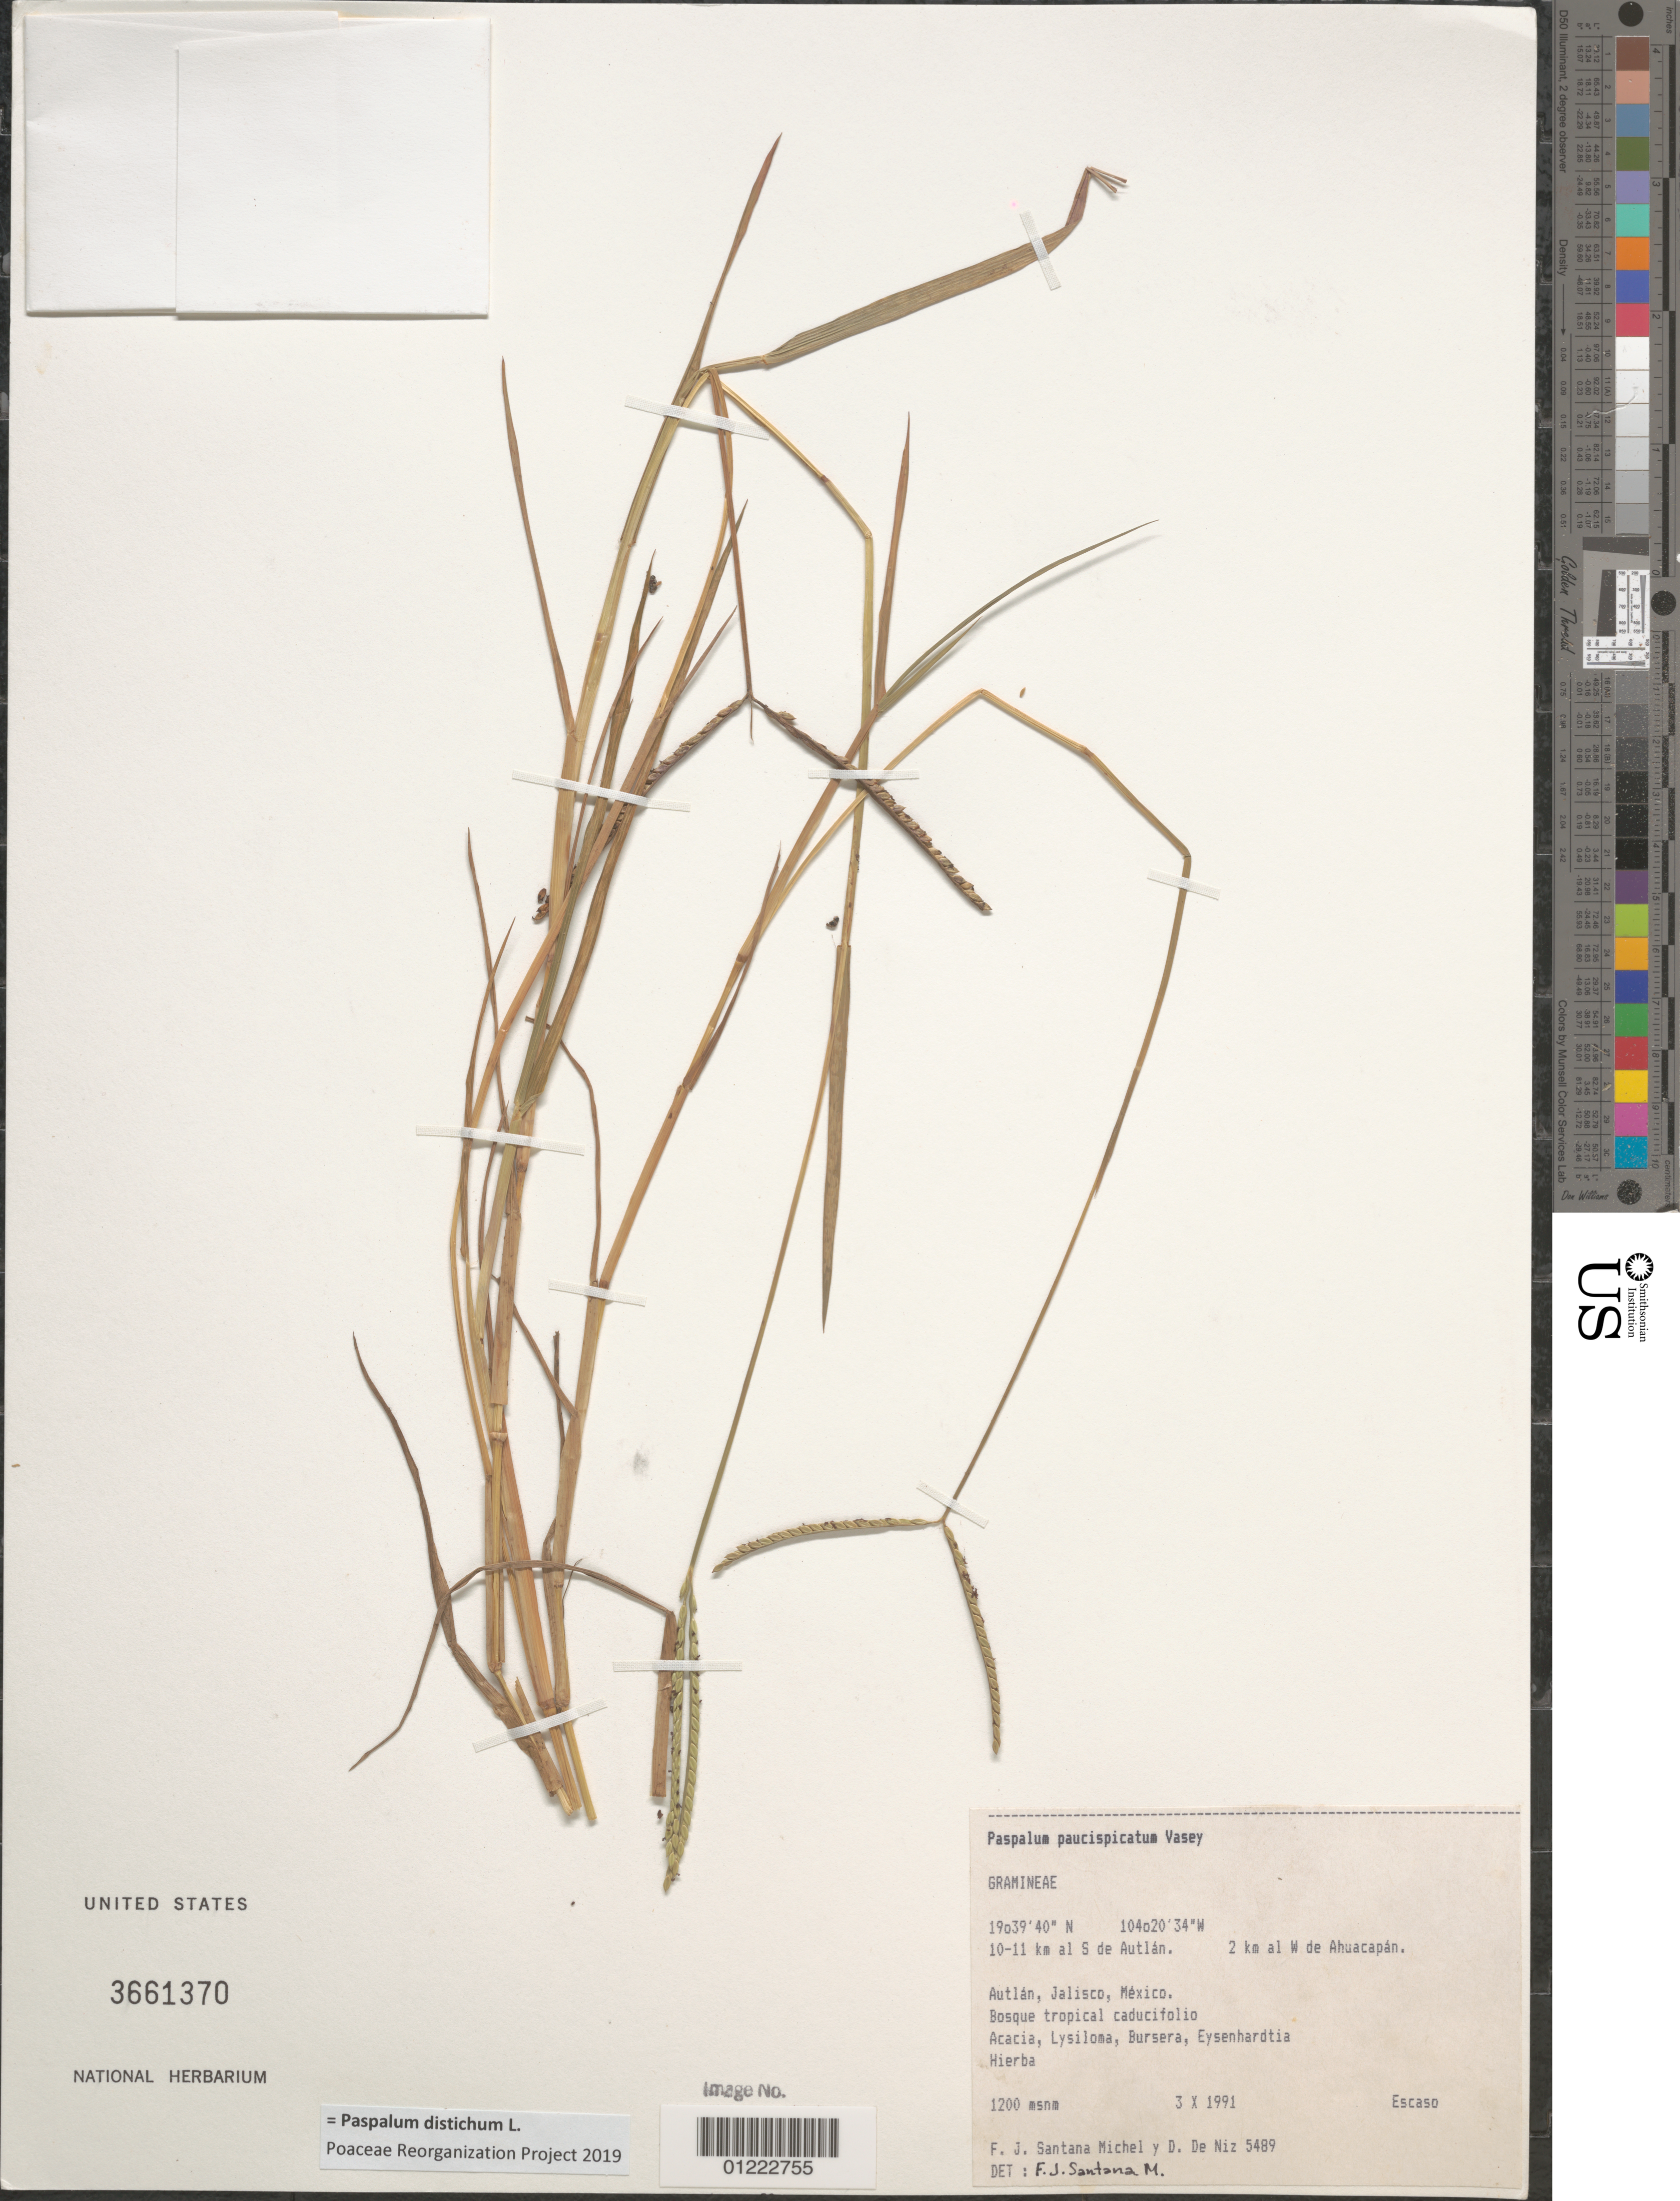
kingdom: Plantae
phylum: Tracheophyta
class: Liliopsida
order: Poales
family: Poaceae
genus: Paspalum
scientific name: Paspalum paucispicatum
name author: Vasey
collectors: F. J. Santana M. & D. De Niz L.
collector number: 5489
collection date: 1991-10-03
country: Mexico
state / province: Jalisco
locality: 10-11 km al S de Autlán. 2 km al W de Ahuacapan.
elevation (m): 1200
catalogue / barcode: US 3661370